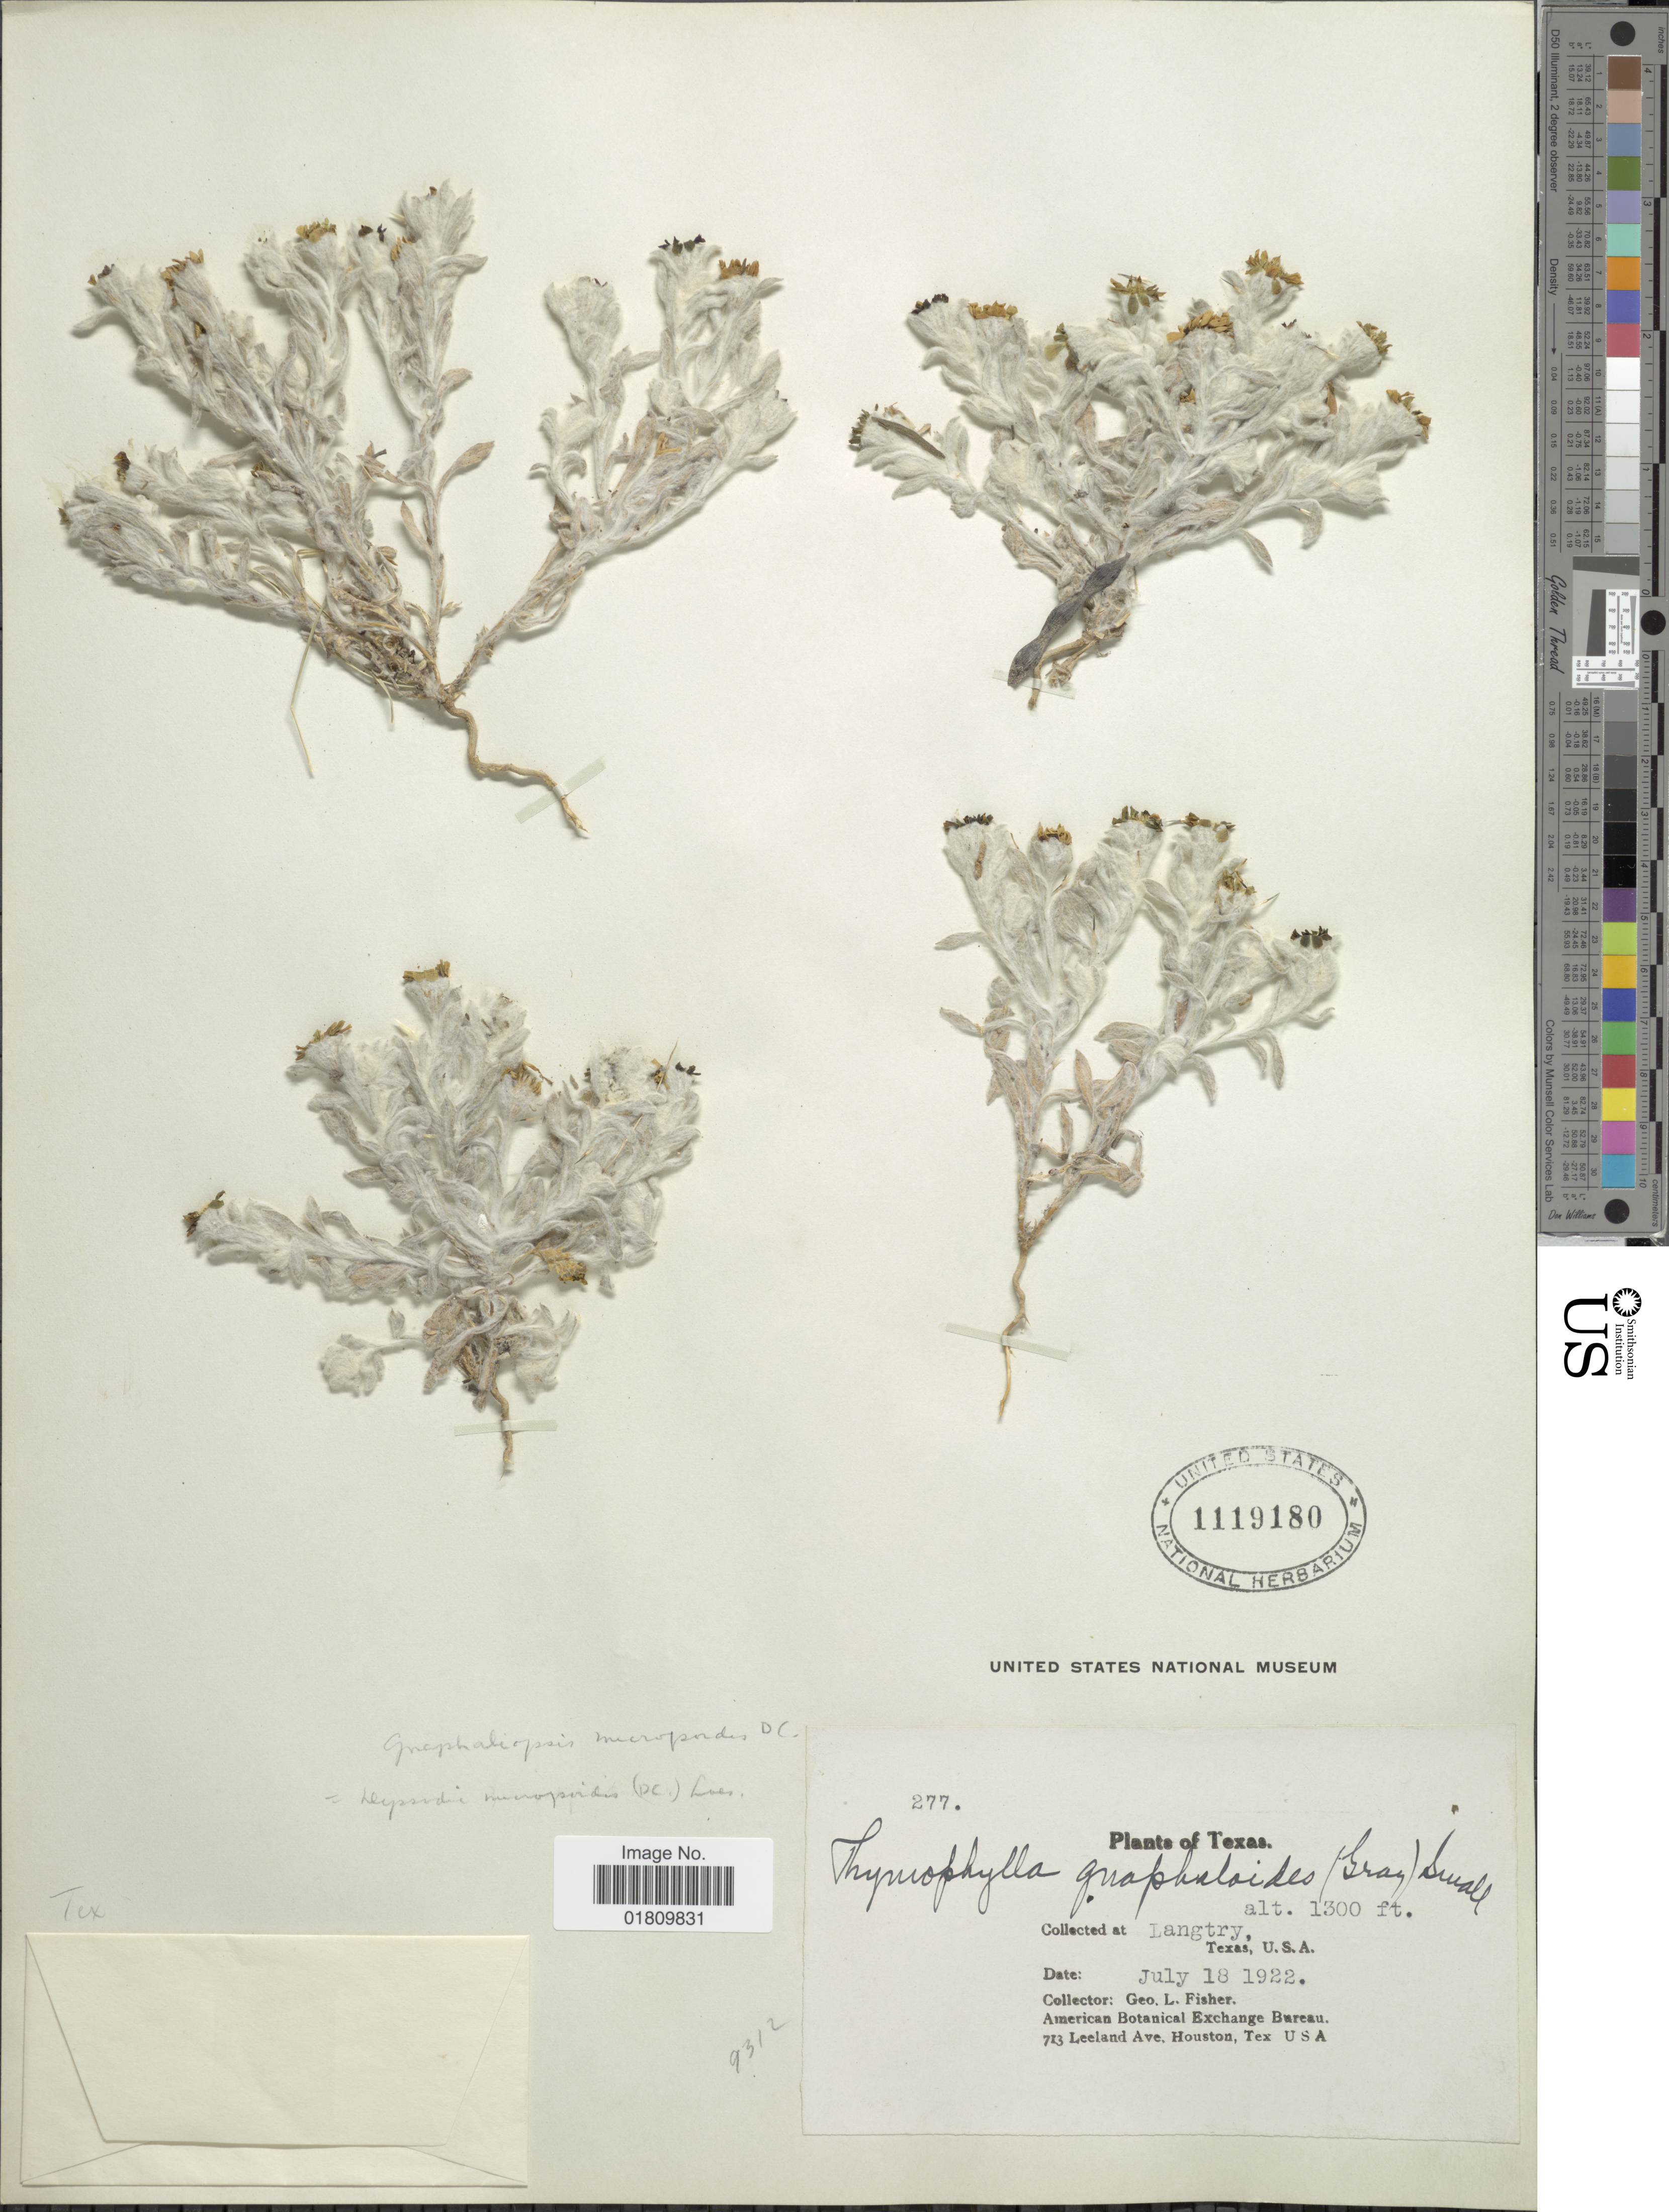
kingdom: Plantae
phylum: Tracheophyta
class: Magnoliopsida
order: Asterales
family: Asteraceae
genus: Thymophylla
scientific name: Thymophylla micropoides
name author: (DC.) Strother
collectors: G. L. Fisher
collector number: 277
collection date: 1922-07-18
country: United States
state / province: Texas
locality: Langtry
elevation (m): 396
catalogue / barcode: US 1119180